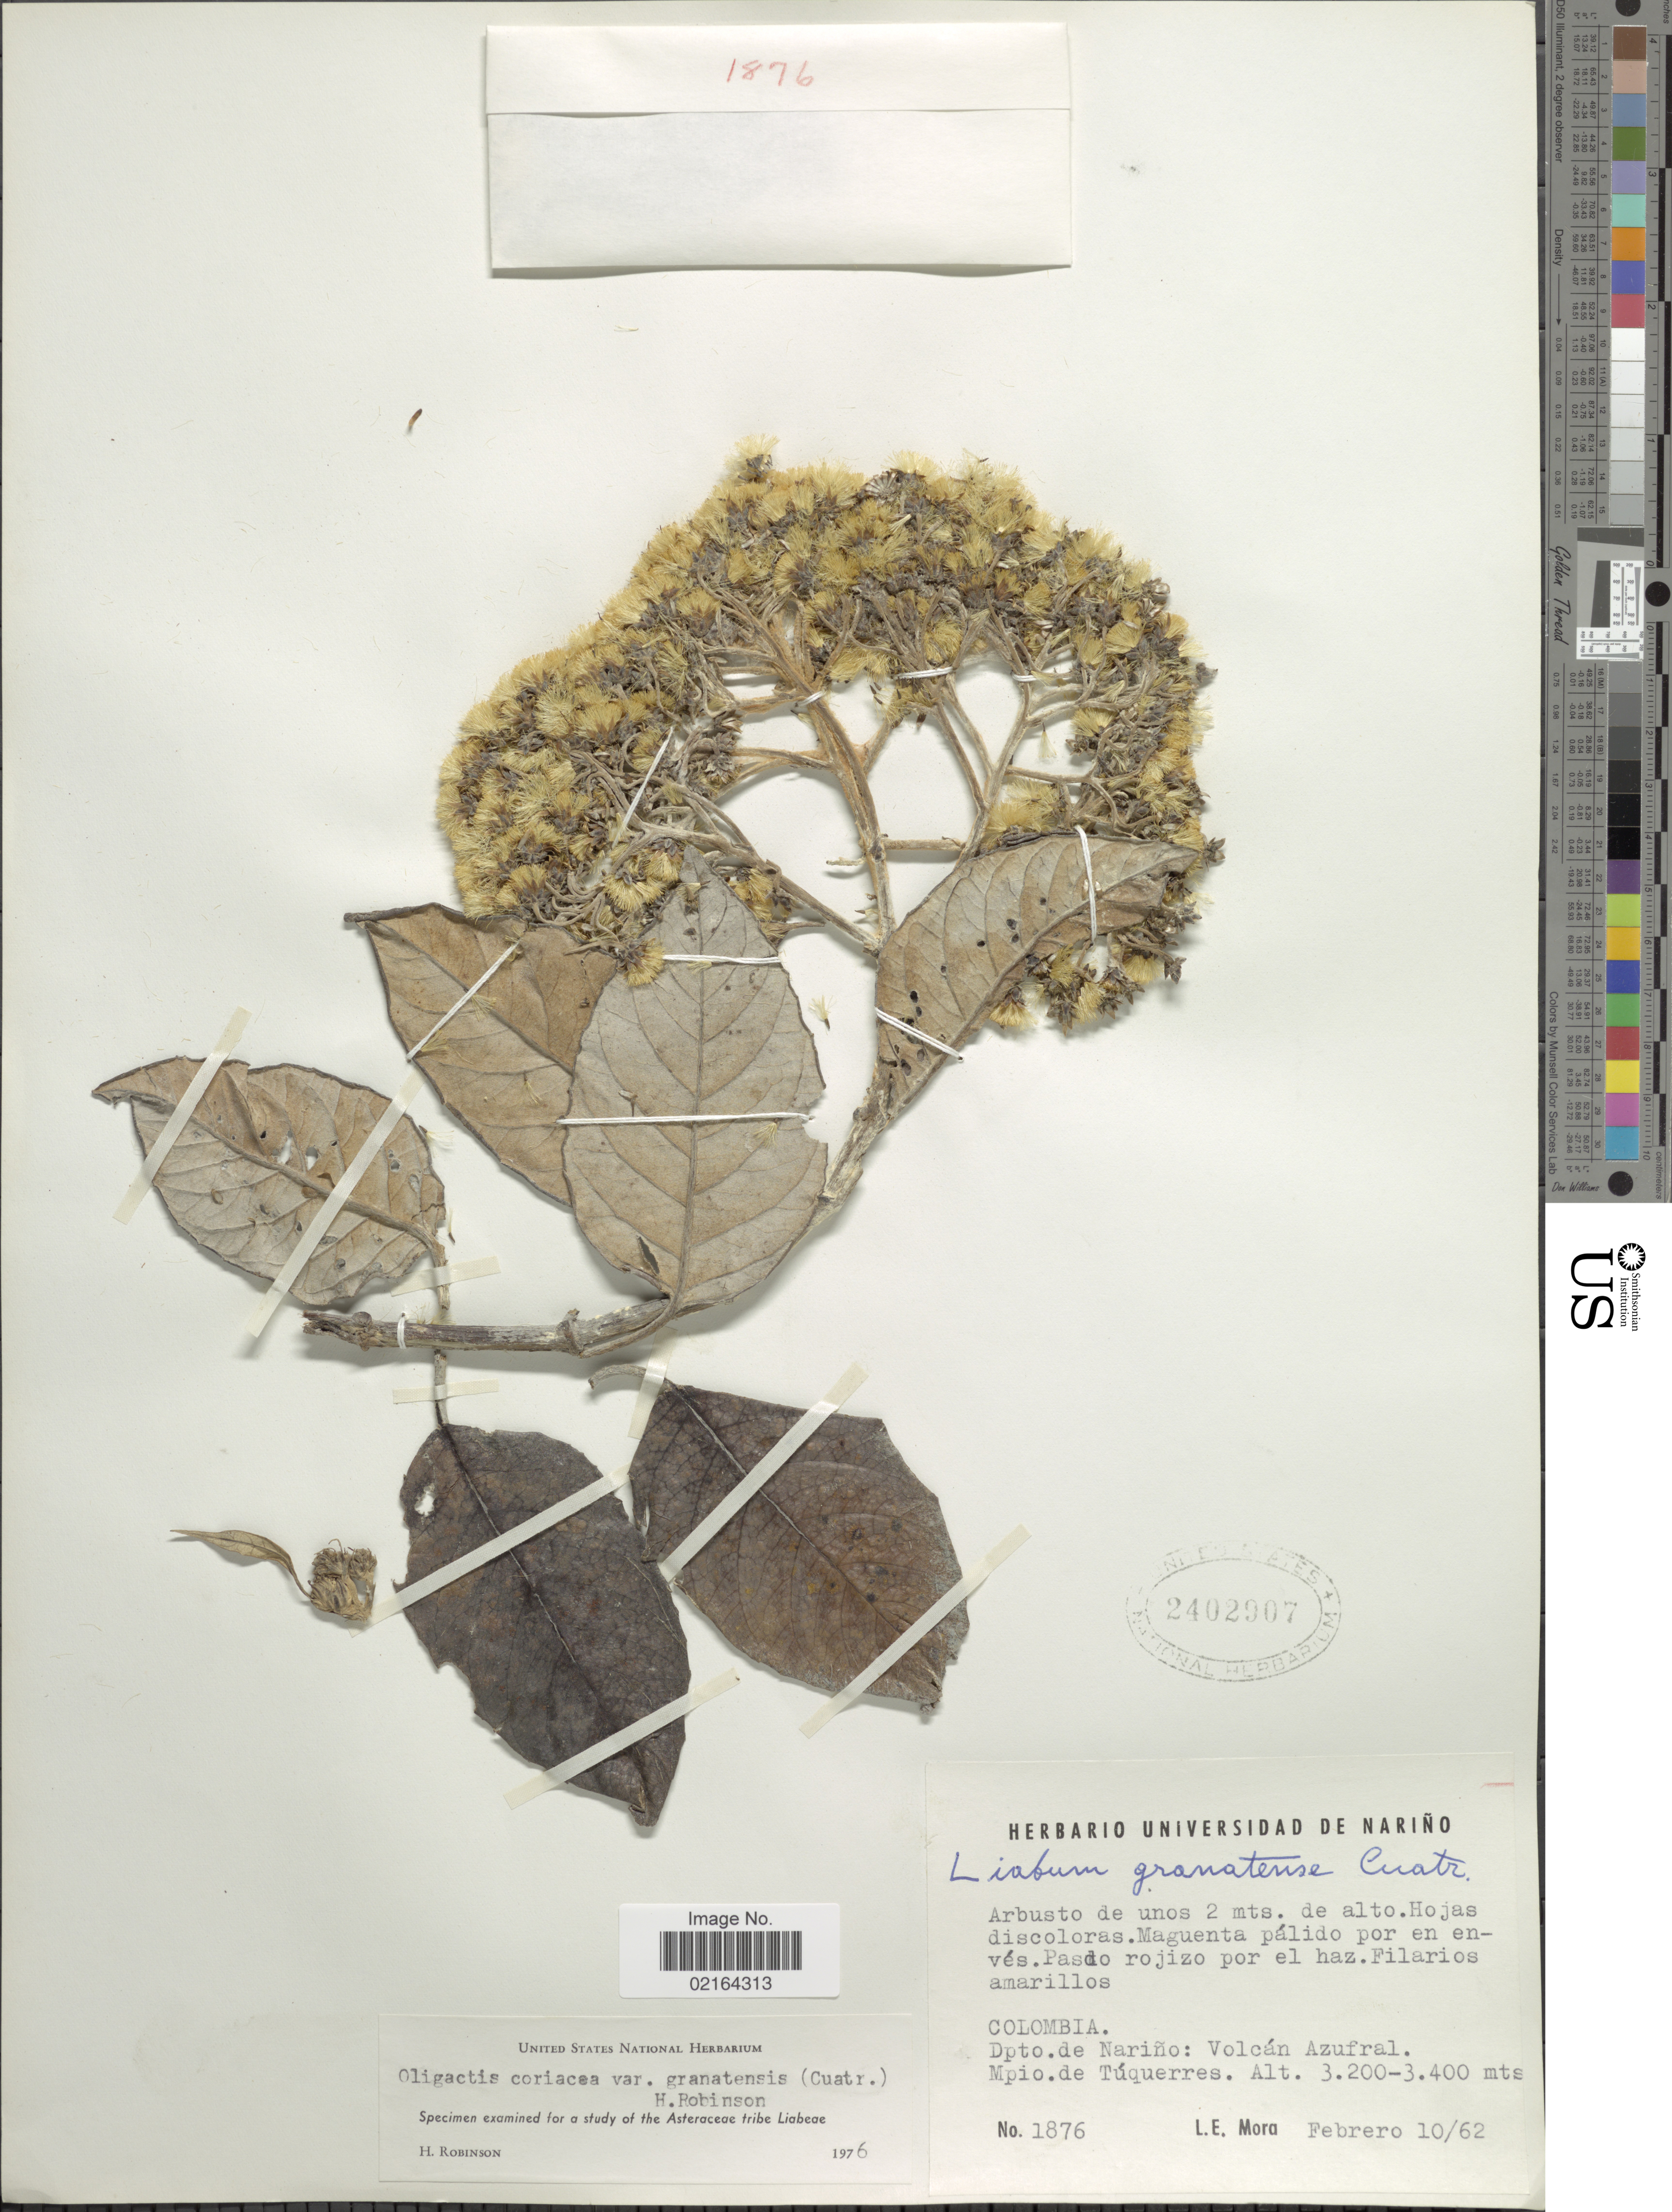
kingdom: Plantae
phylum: Tracheophyta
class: Magnoliopsida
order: Asterales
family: Asteraceae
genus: Sampera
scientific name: Sampera coriacea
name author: (Hieron.) V.A. Funk & H. Rob.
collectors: L. Mora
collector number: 1876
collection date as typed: Transcribed d/m/y: 10/2/62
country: Colombia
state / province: Nariño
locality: Dpto. de Narino: Volcan Azufral, Mpio. de Tuquerres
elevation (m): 3200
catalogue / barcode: US 2402907